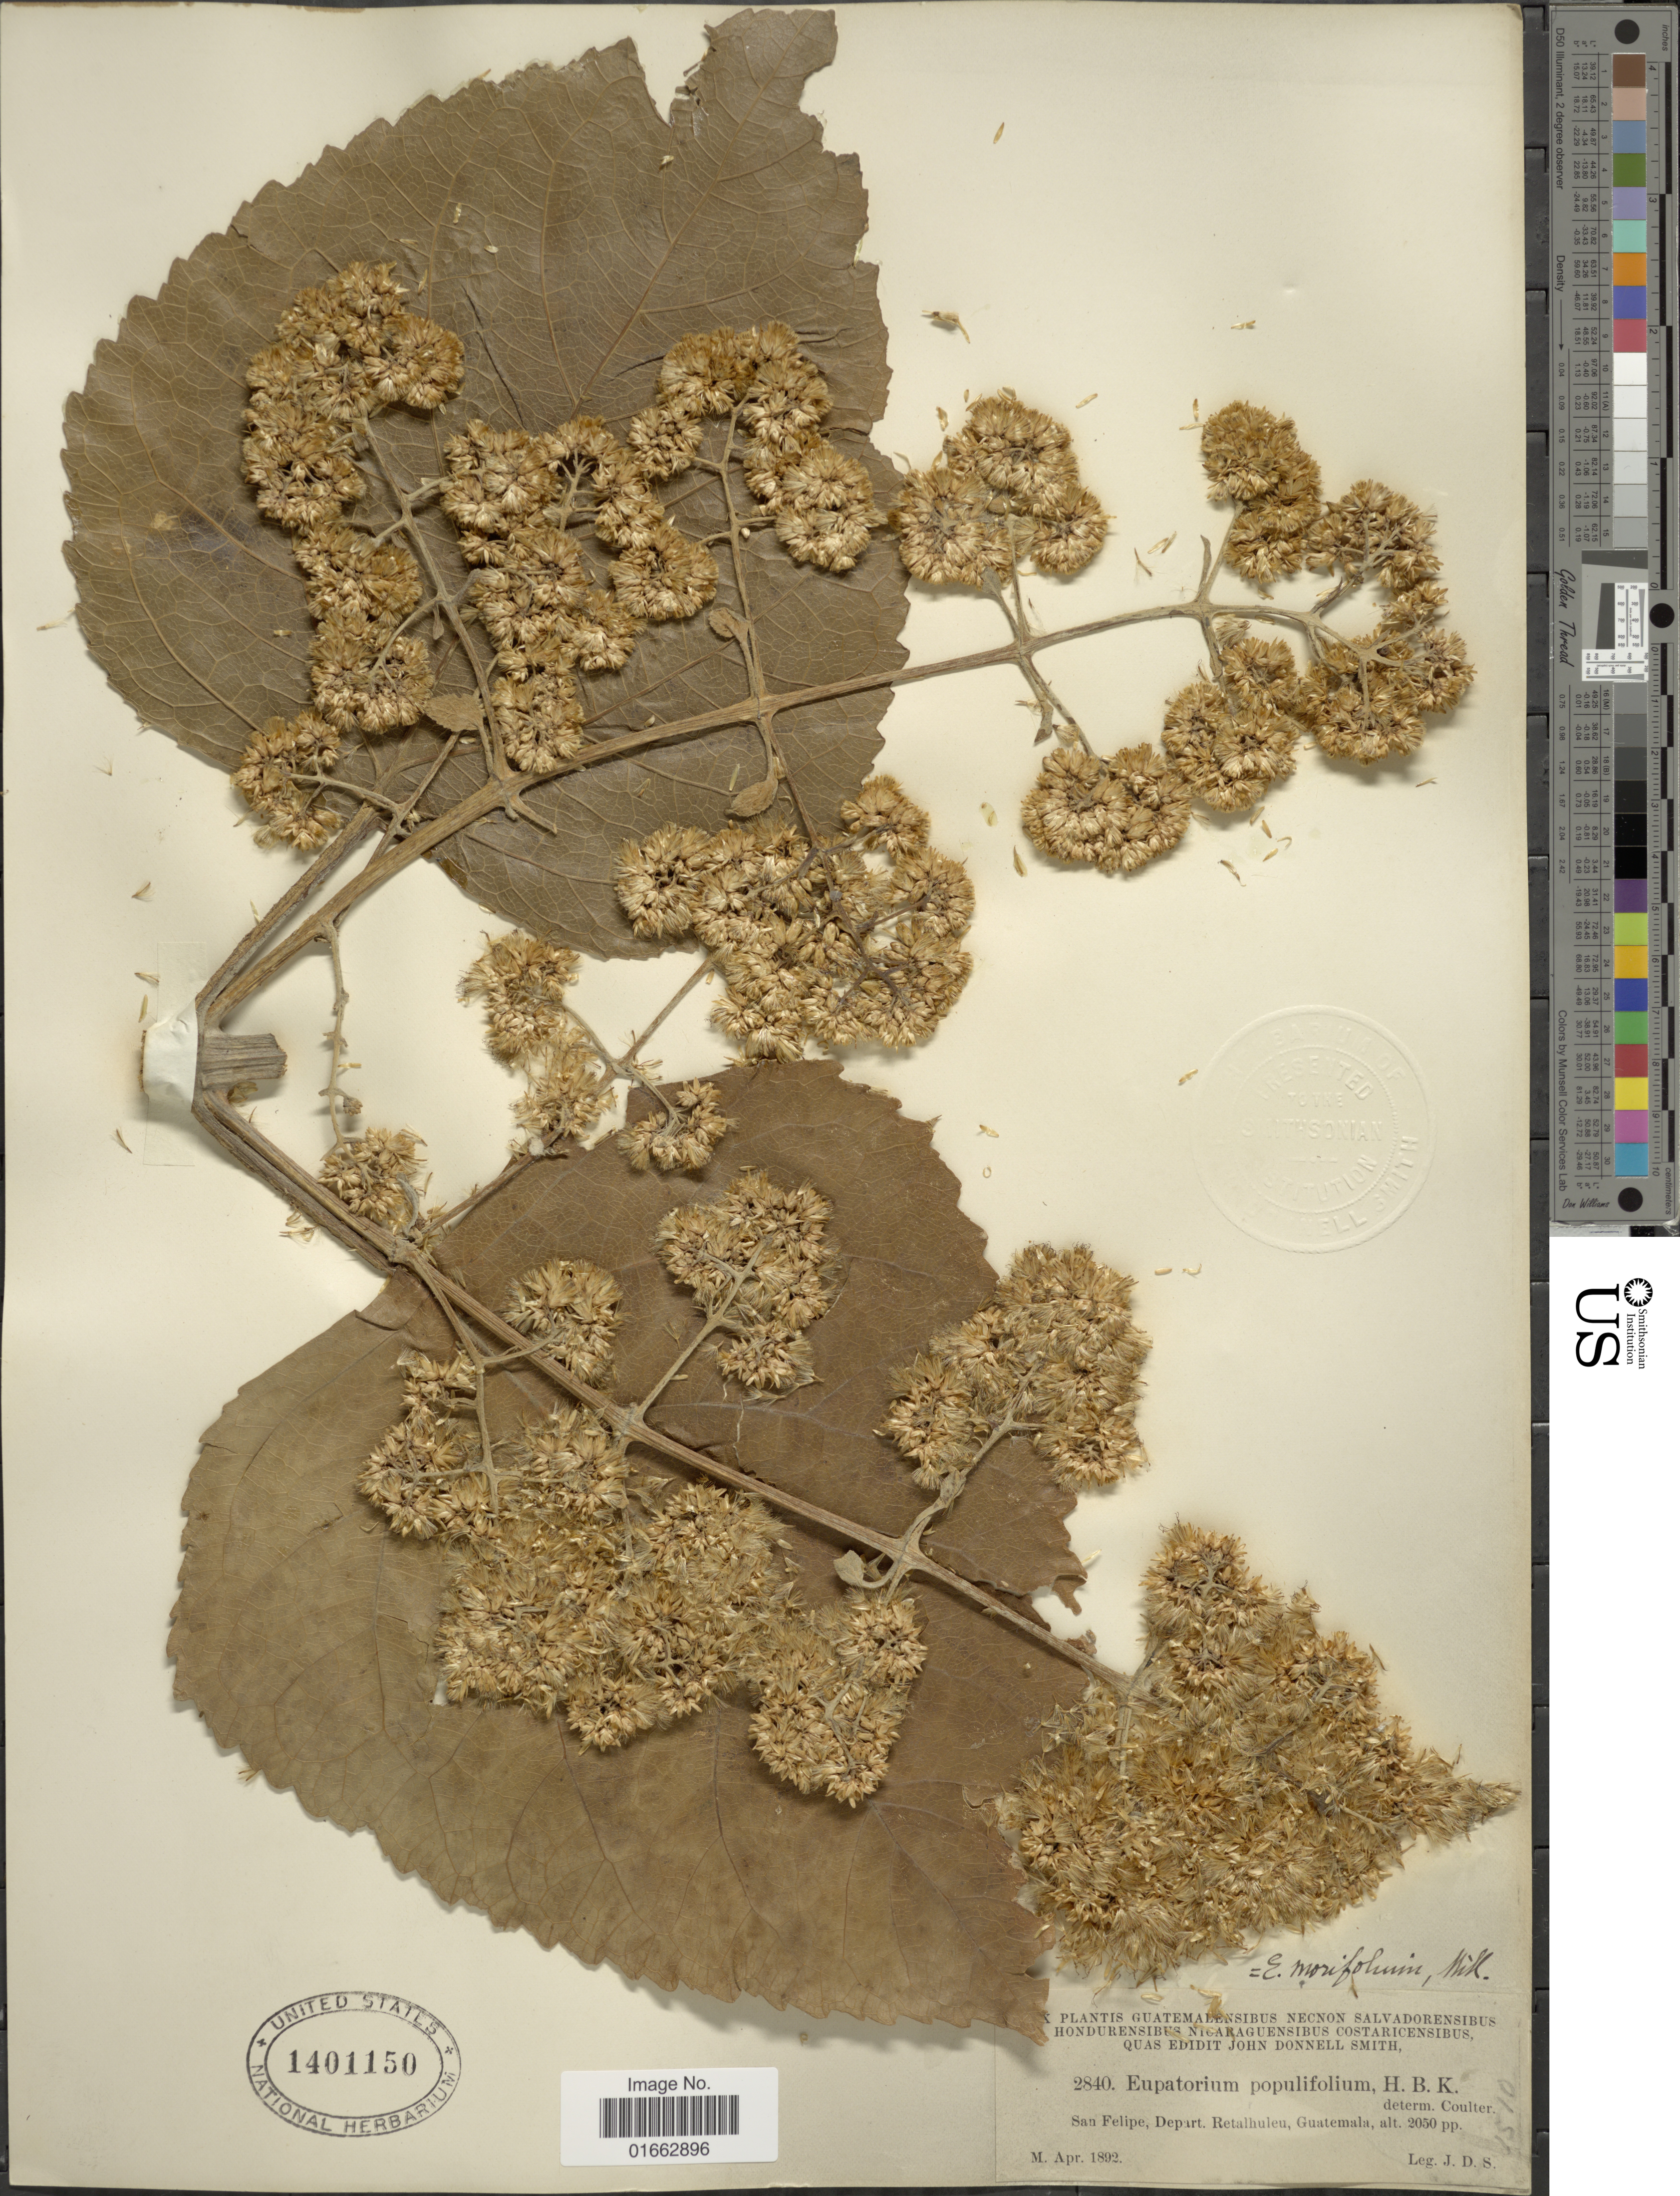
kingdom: Plantae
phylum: Tracheophyta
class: Magnoliopsida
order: Asterales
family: Asteraceae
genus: Critonia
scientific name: Critonia morifolia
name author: (Mill.) R.M. King & H. Rob.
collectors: J. Donnell Smith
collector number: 2840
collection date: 1892-04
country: Guatemala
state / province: Retalhuleu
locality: San Felipe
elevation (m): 625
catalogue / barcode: US 1401150